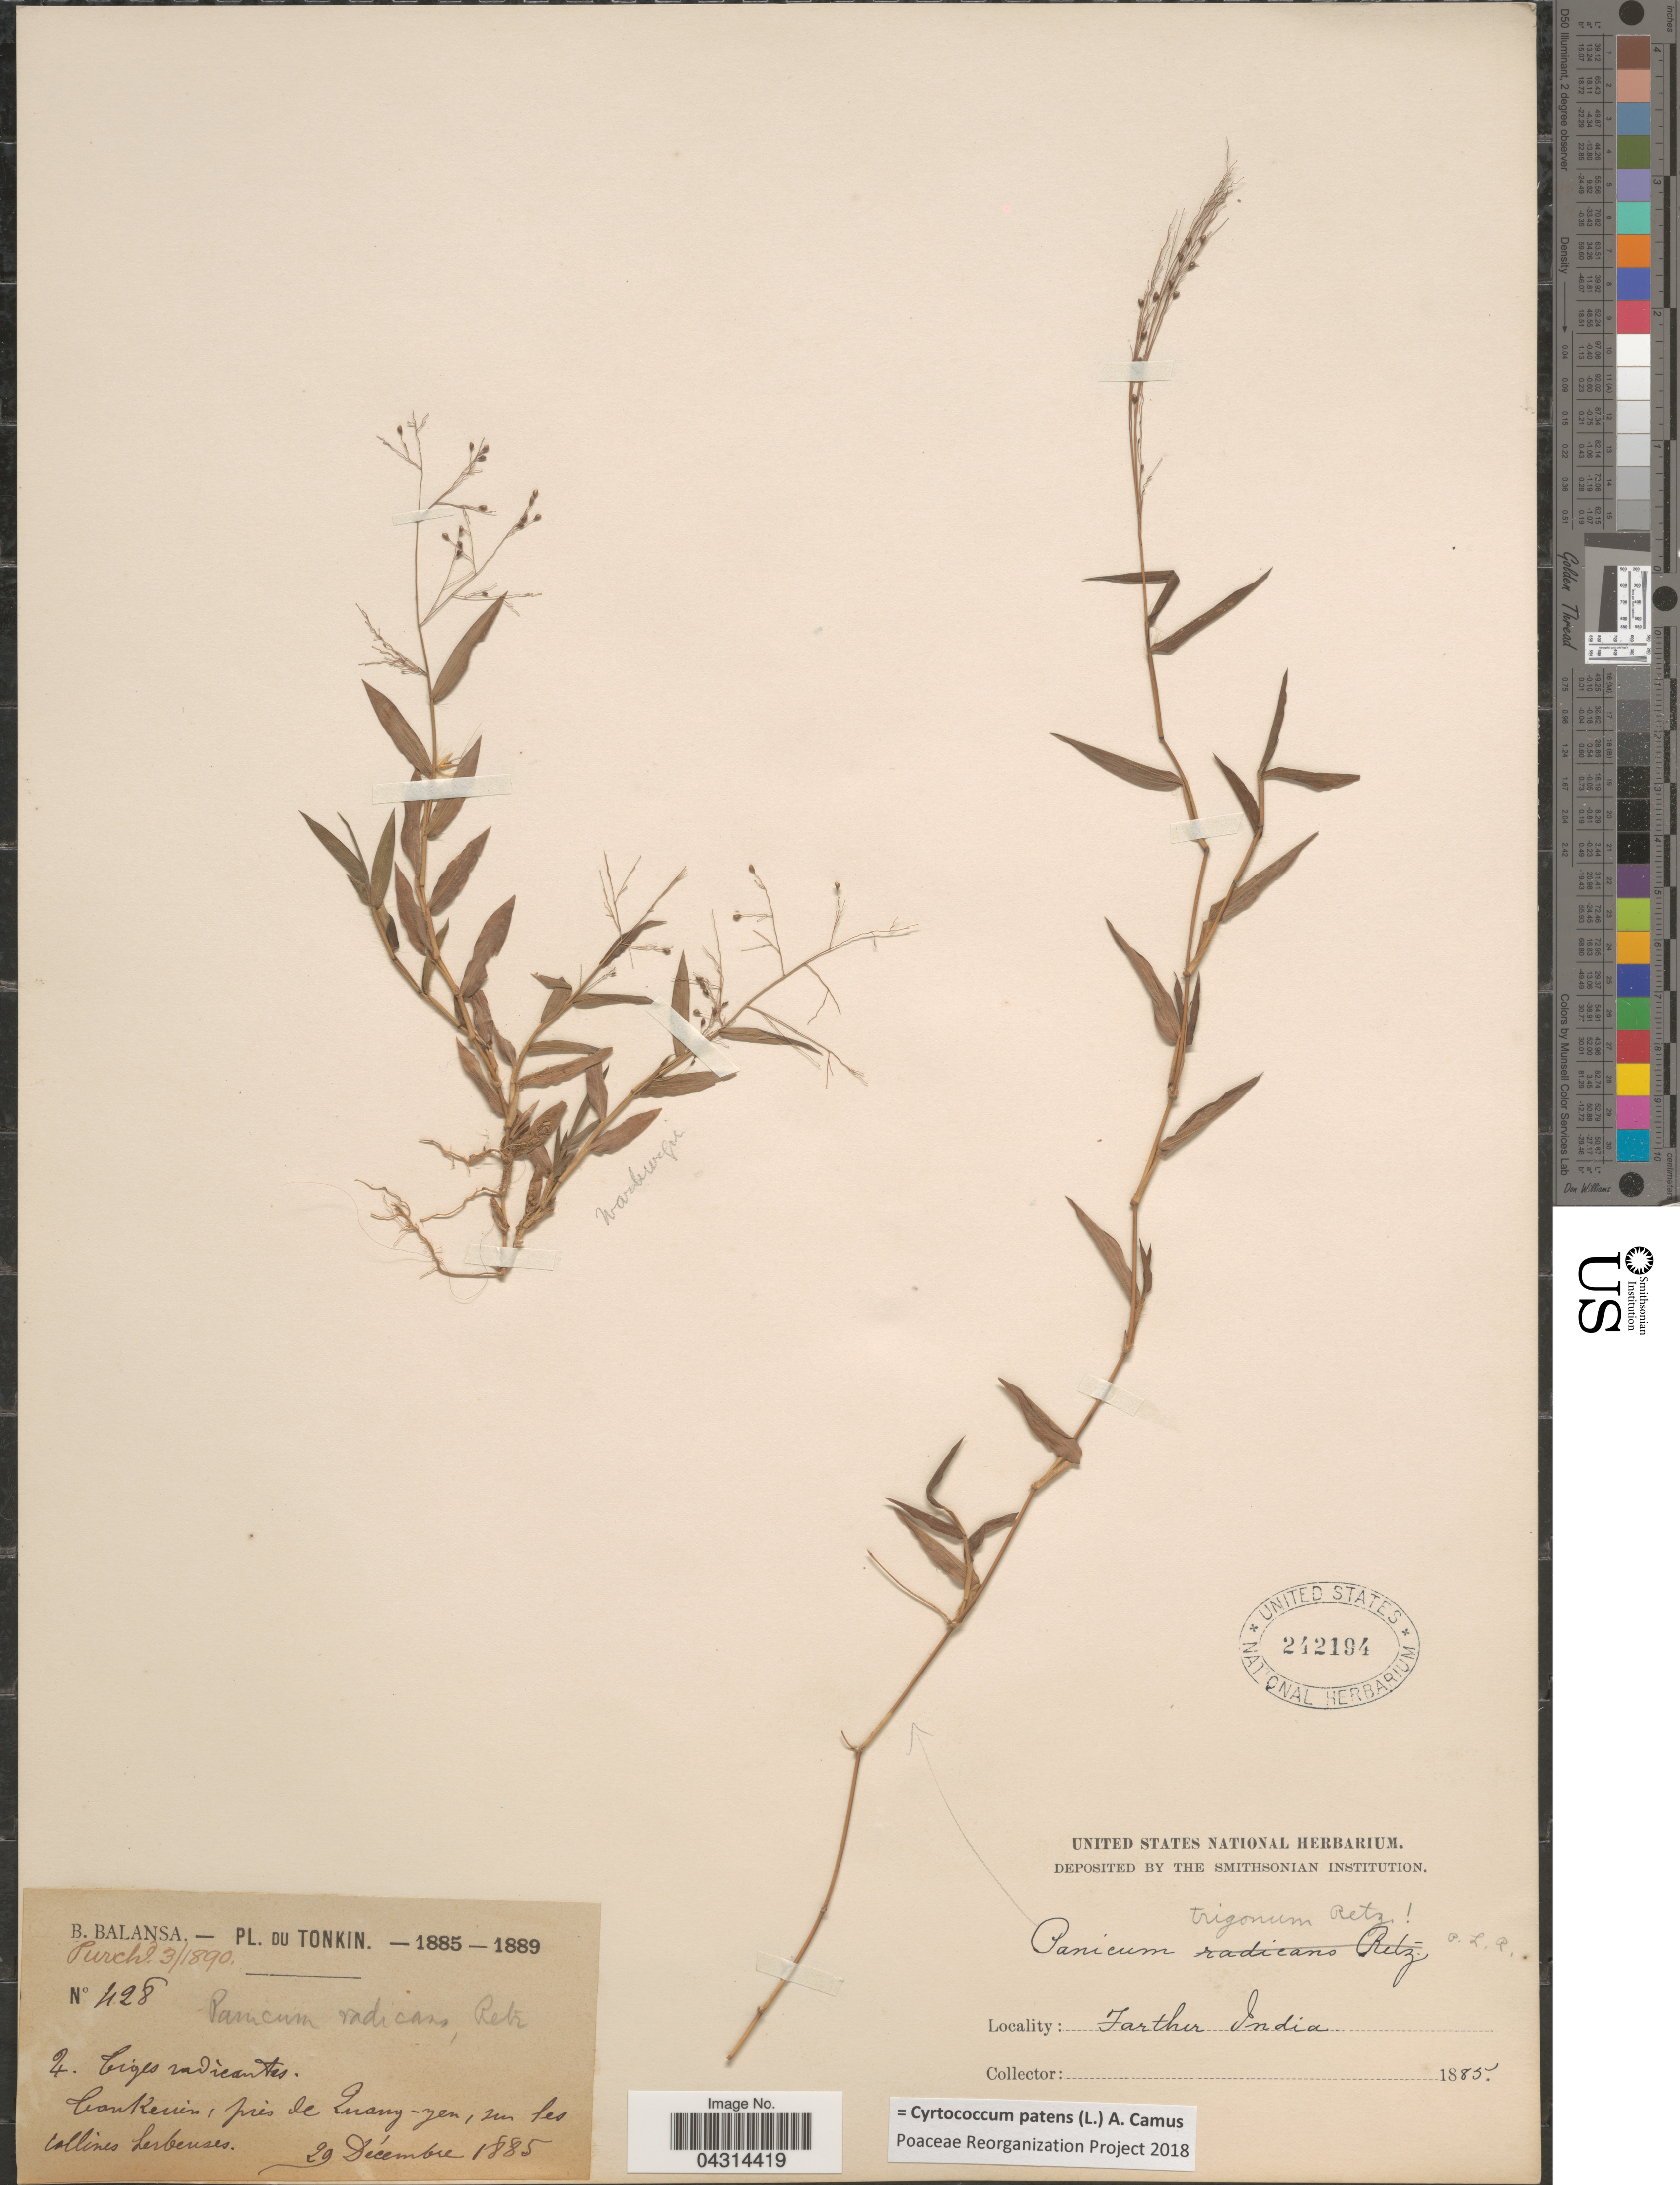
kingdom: Plantae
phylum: Tracheophyta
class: Liliopsida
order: Poales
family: Poaceae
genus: Cyrtococcum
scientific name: Cyrtococcum patens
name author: (L.) A. Camus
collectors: B. Balansa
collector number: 428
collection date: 1885-12-29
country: Vietnam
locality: Tonkin. Bankhien, pres de Zusny-zen, sun les collines herbenses. Farther India.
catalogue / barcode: US 242194